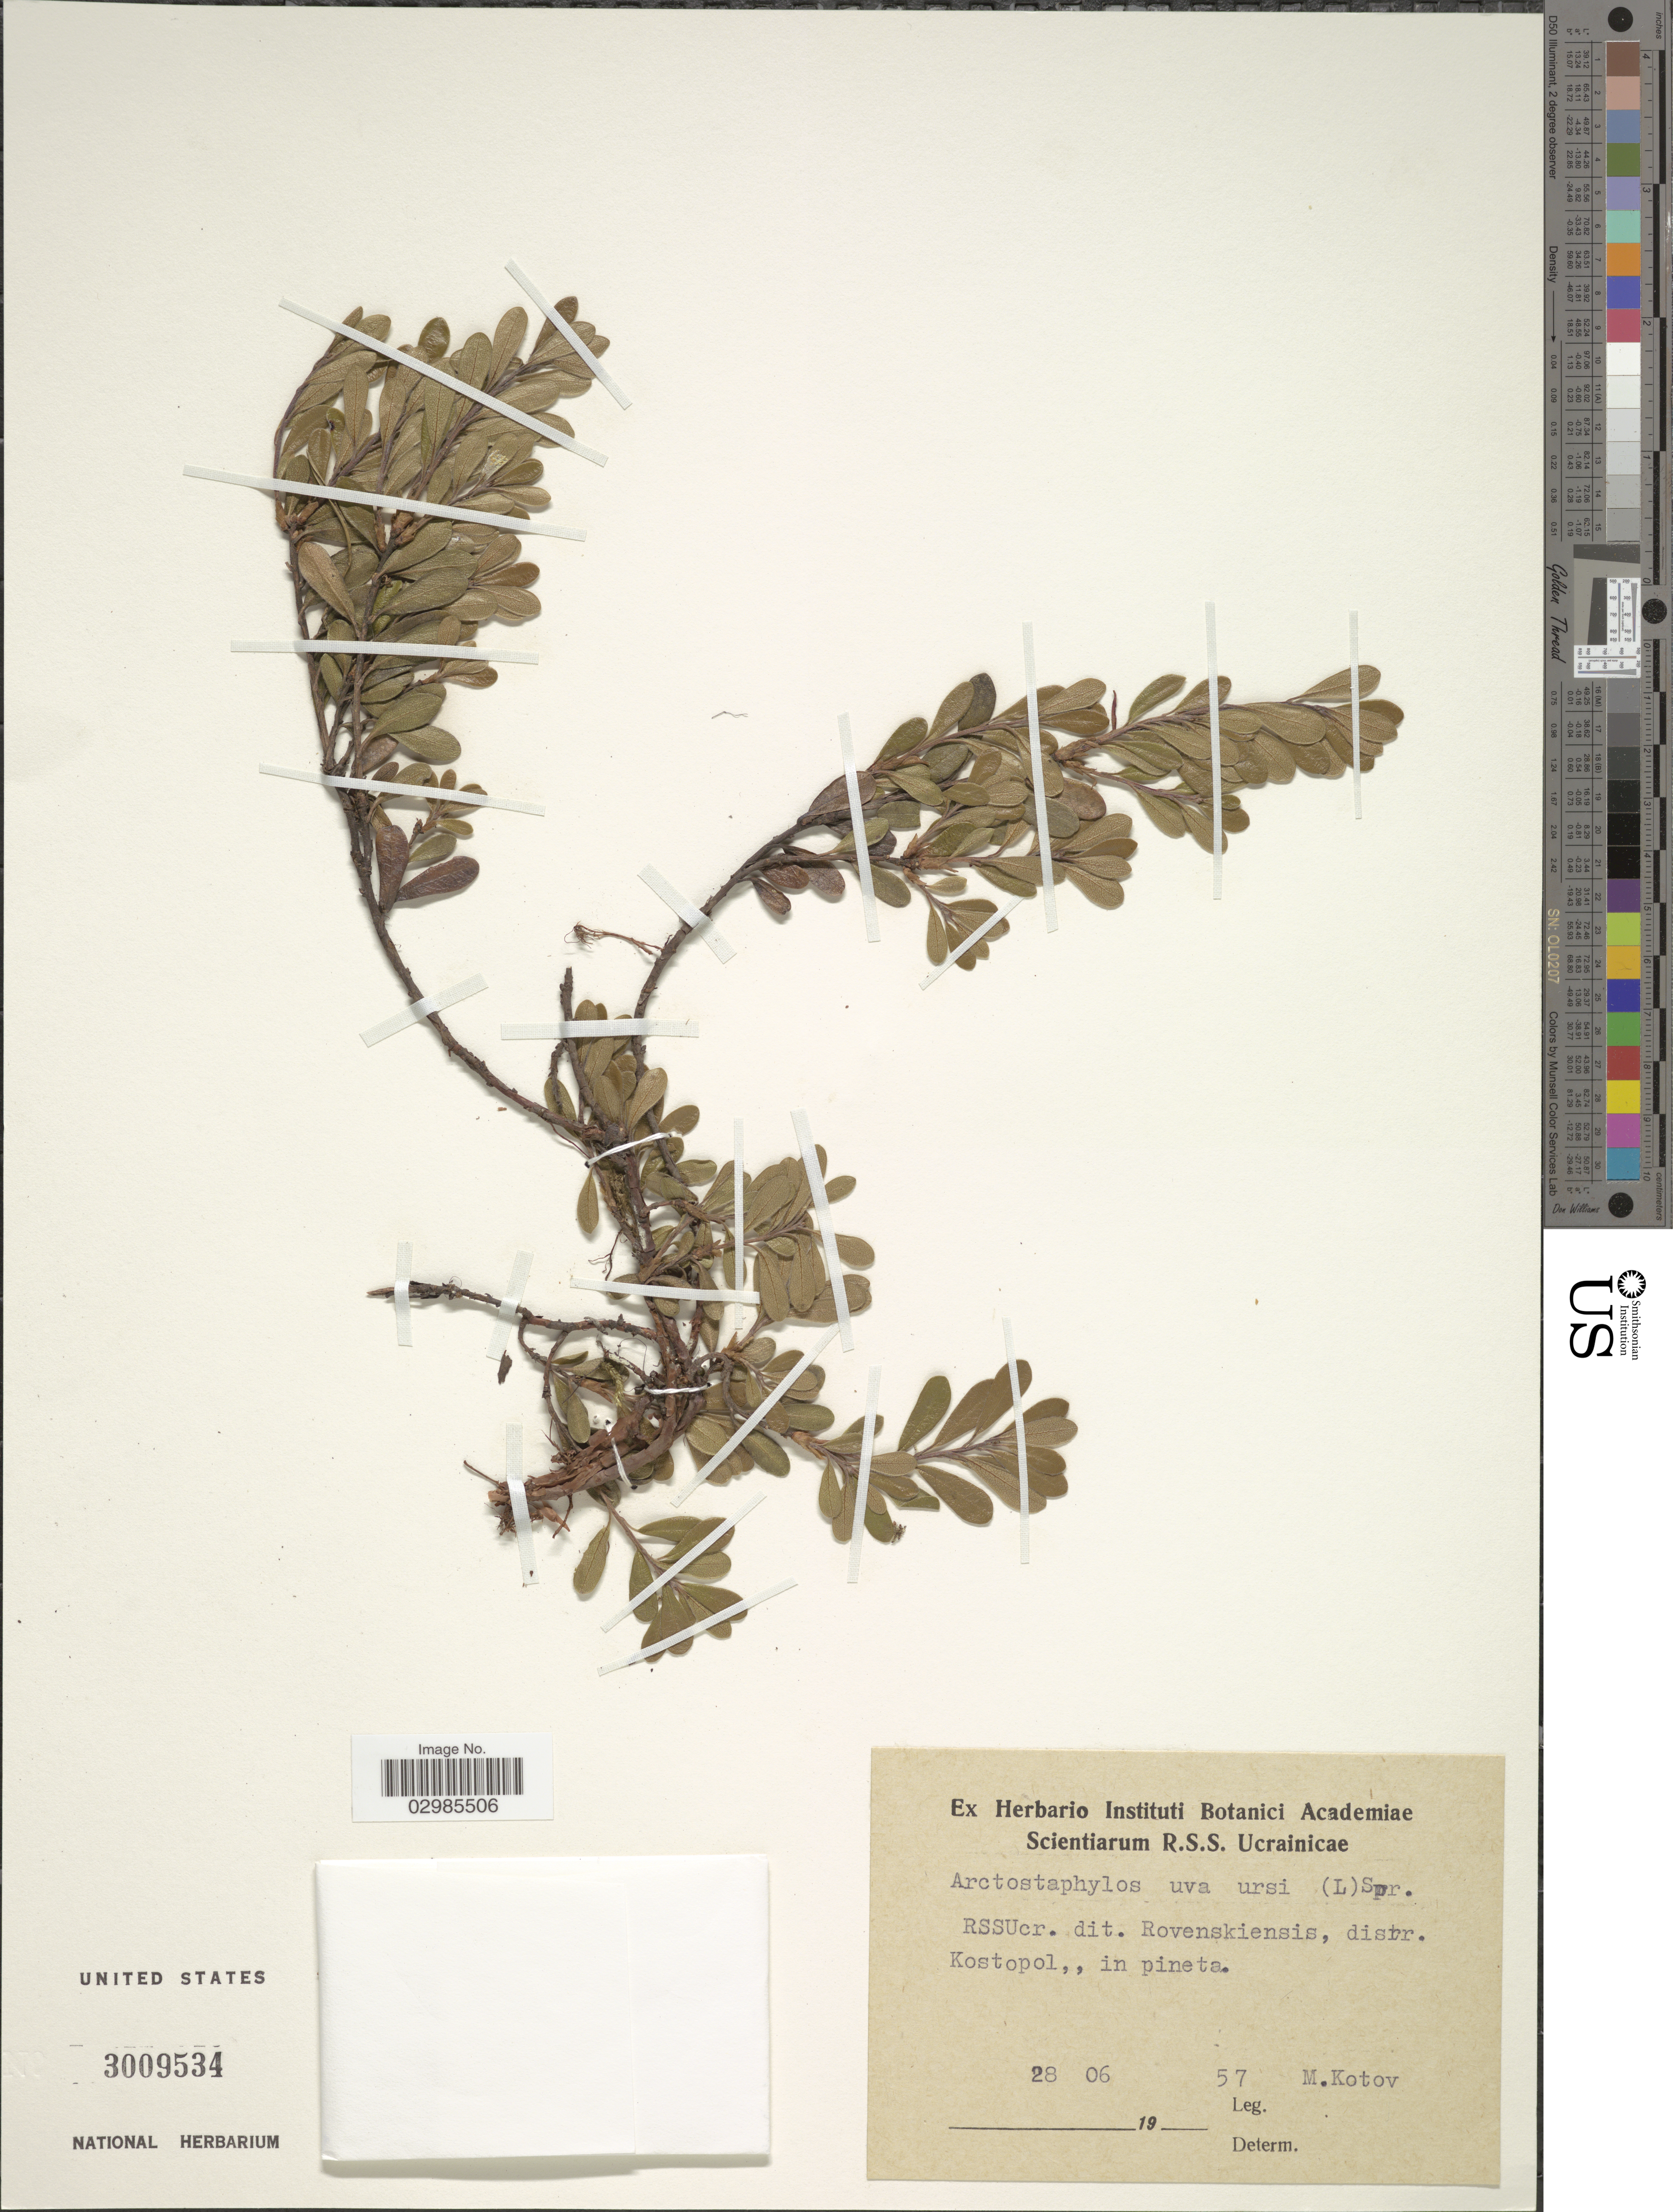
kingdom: Plantae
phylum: Tracheophyta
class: Magnoliopsida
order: Ericales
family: Ericaceae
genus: Arctostaphylos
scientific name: Arctostaphylos uva-ursi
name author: (L.) Spreng.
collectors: M. Kotov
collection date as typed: Transcribed d/m/y: 28/6/57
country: Ukraine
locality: RSSUcr. dit. Rovenskiensis, distr. Kostopol., in pineta.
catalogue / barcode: US 3009534